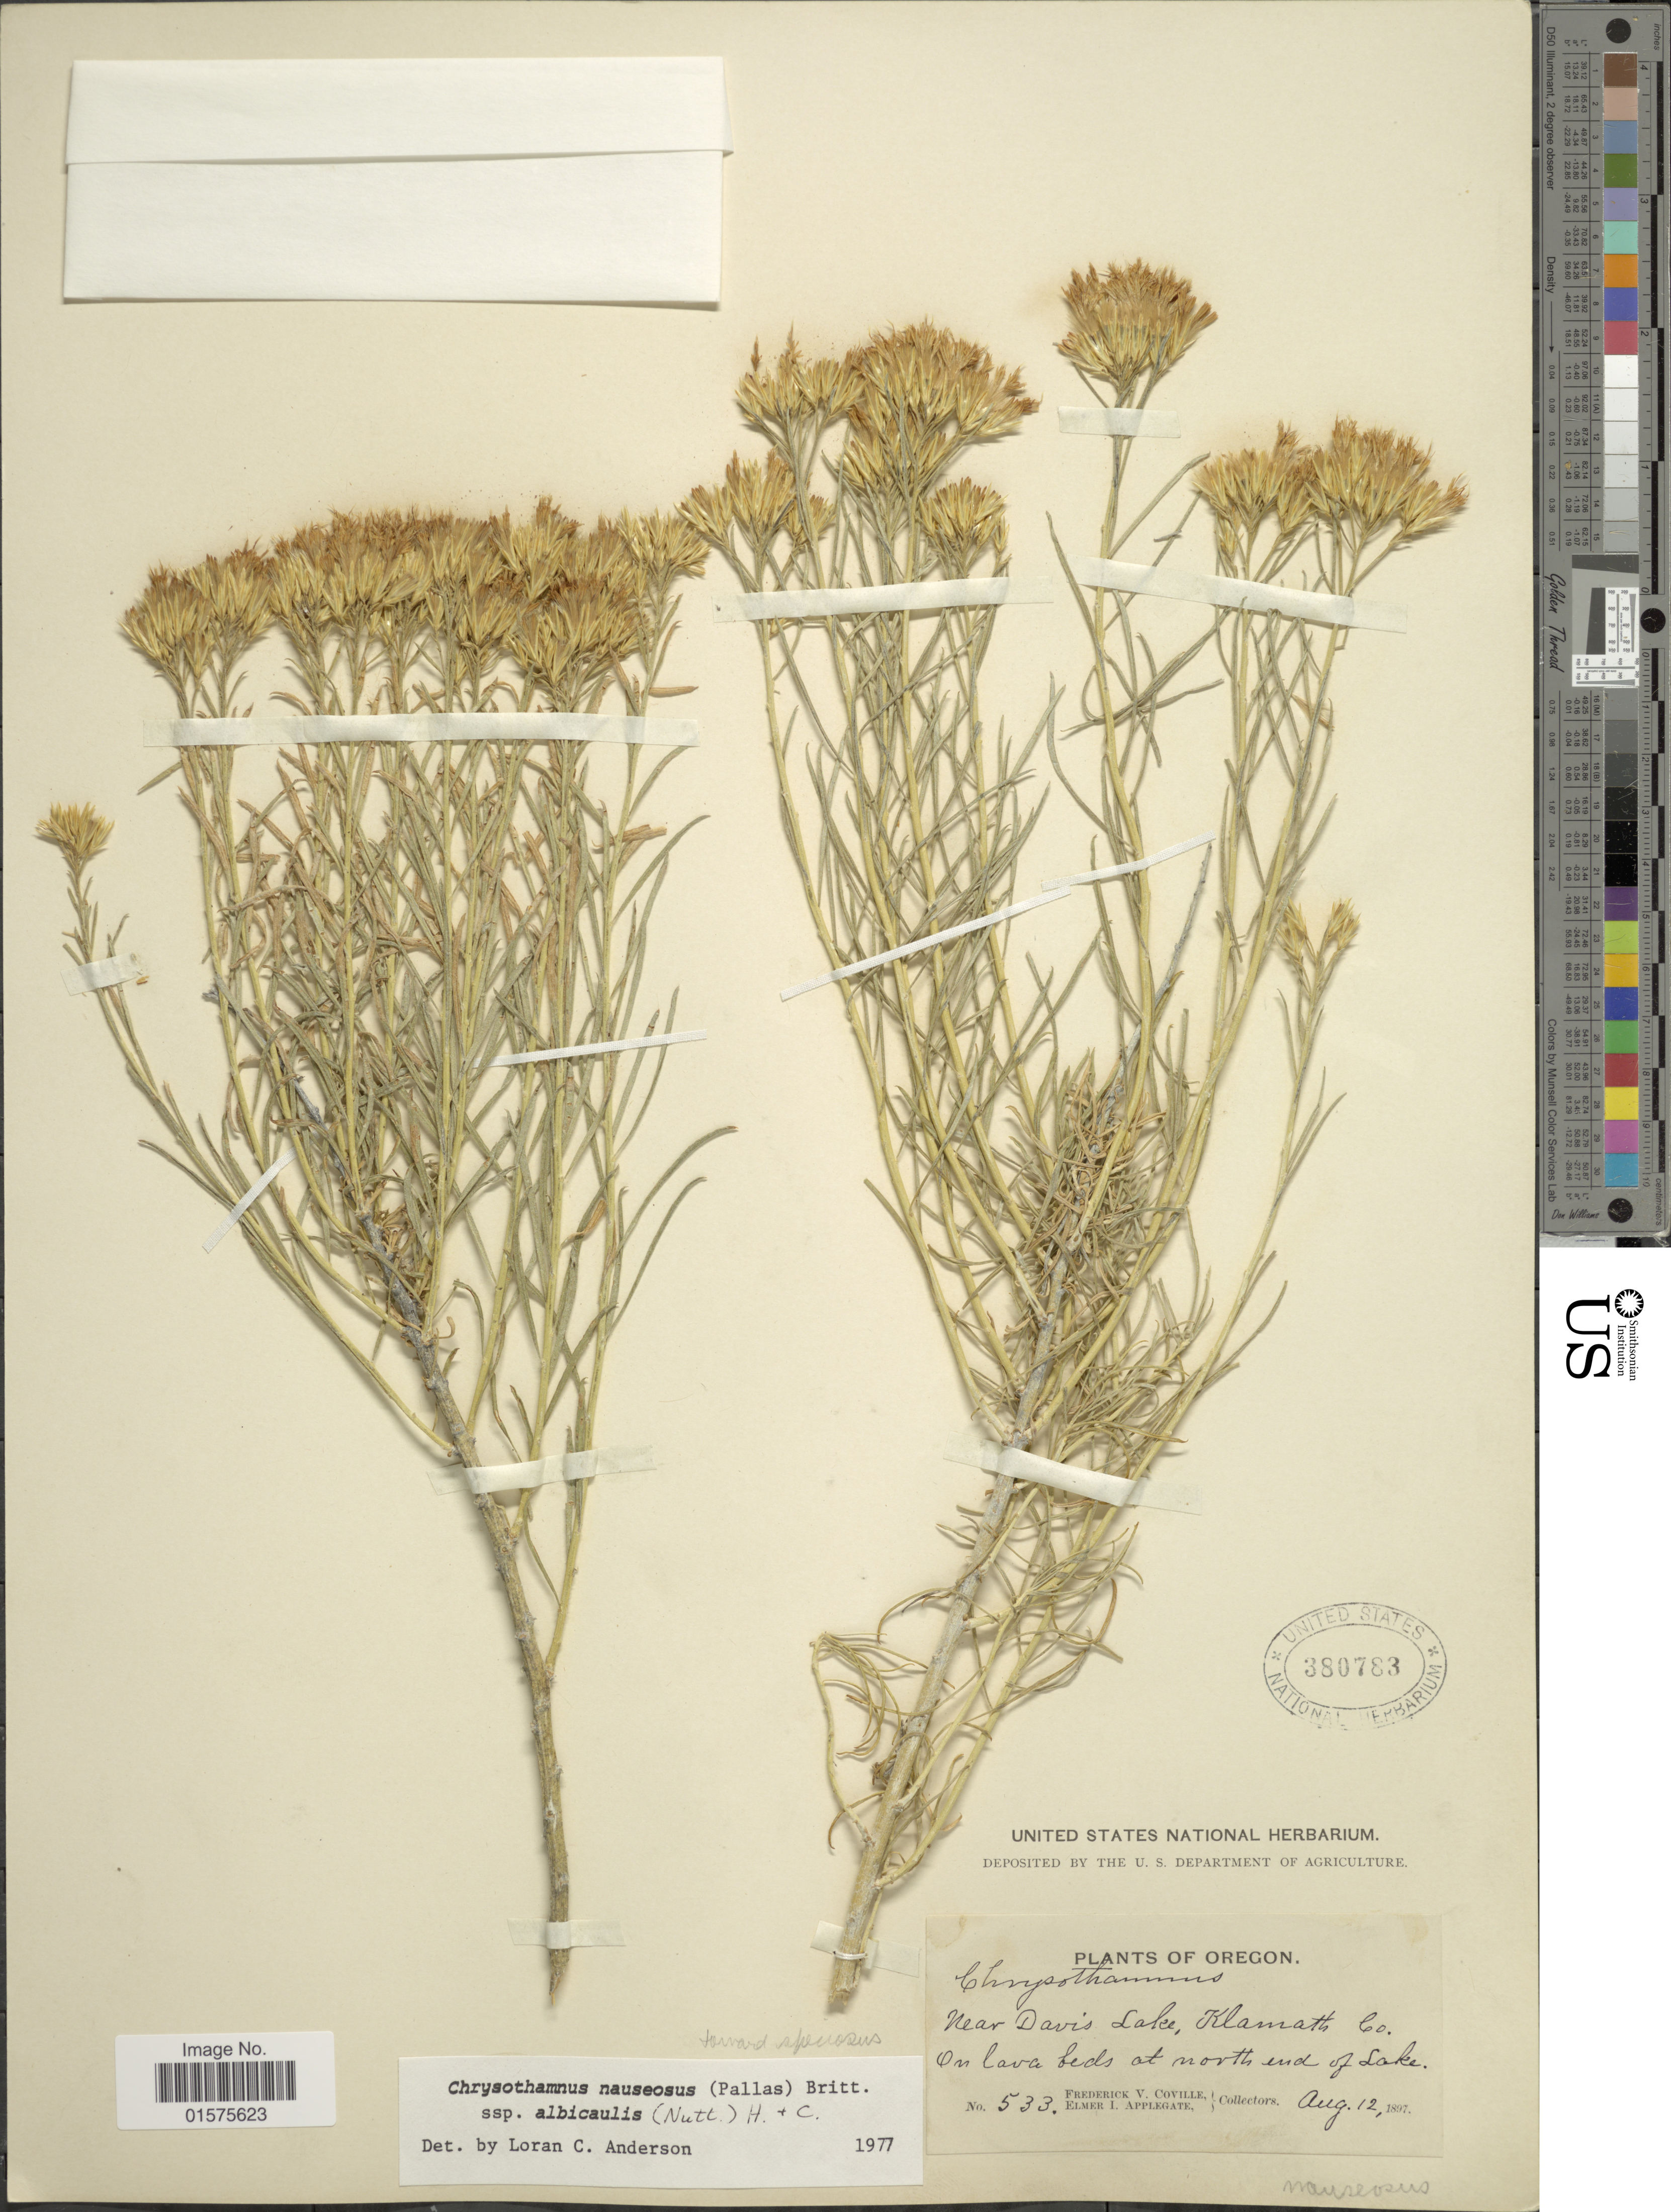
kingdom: Plantae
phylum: Tracheophyta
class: Magnoliopsida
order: Asterales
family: Asteraceae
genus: Ericameria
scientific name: Ericameria nauseosa var. speciosa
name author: (Nutt.) G.L. Nesom & G.I. Baird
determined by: Urbatsch, Lowell E., Curator (LSU), Louisiana State University (UNITED STATES)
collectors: F. V. Coville & E. I. Applegate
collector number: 533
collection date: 1897-08-12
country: United States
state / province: Oregon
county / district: Klamath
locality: Near Davis Lake, Klamath Co. at north end of Lake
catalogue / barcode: US 380783